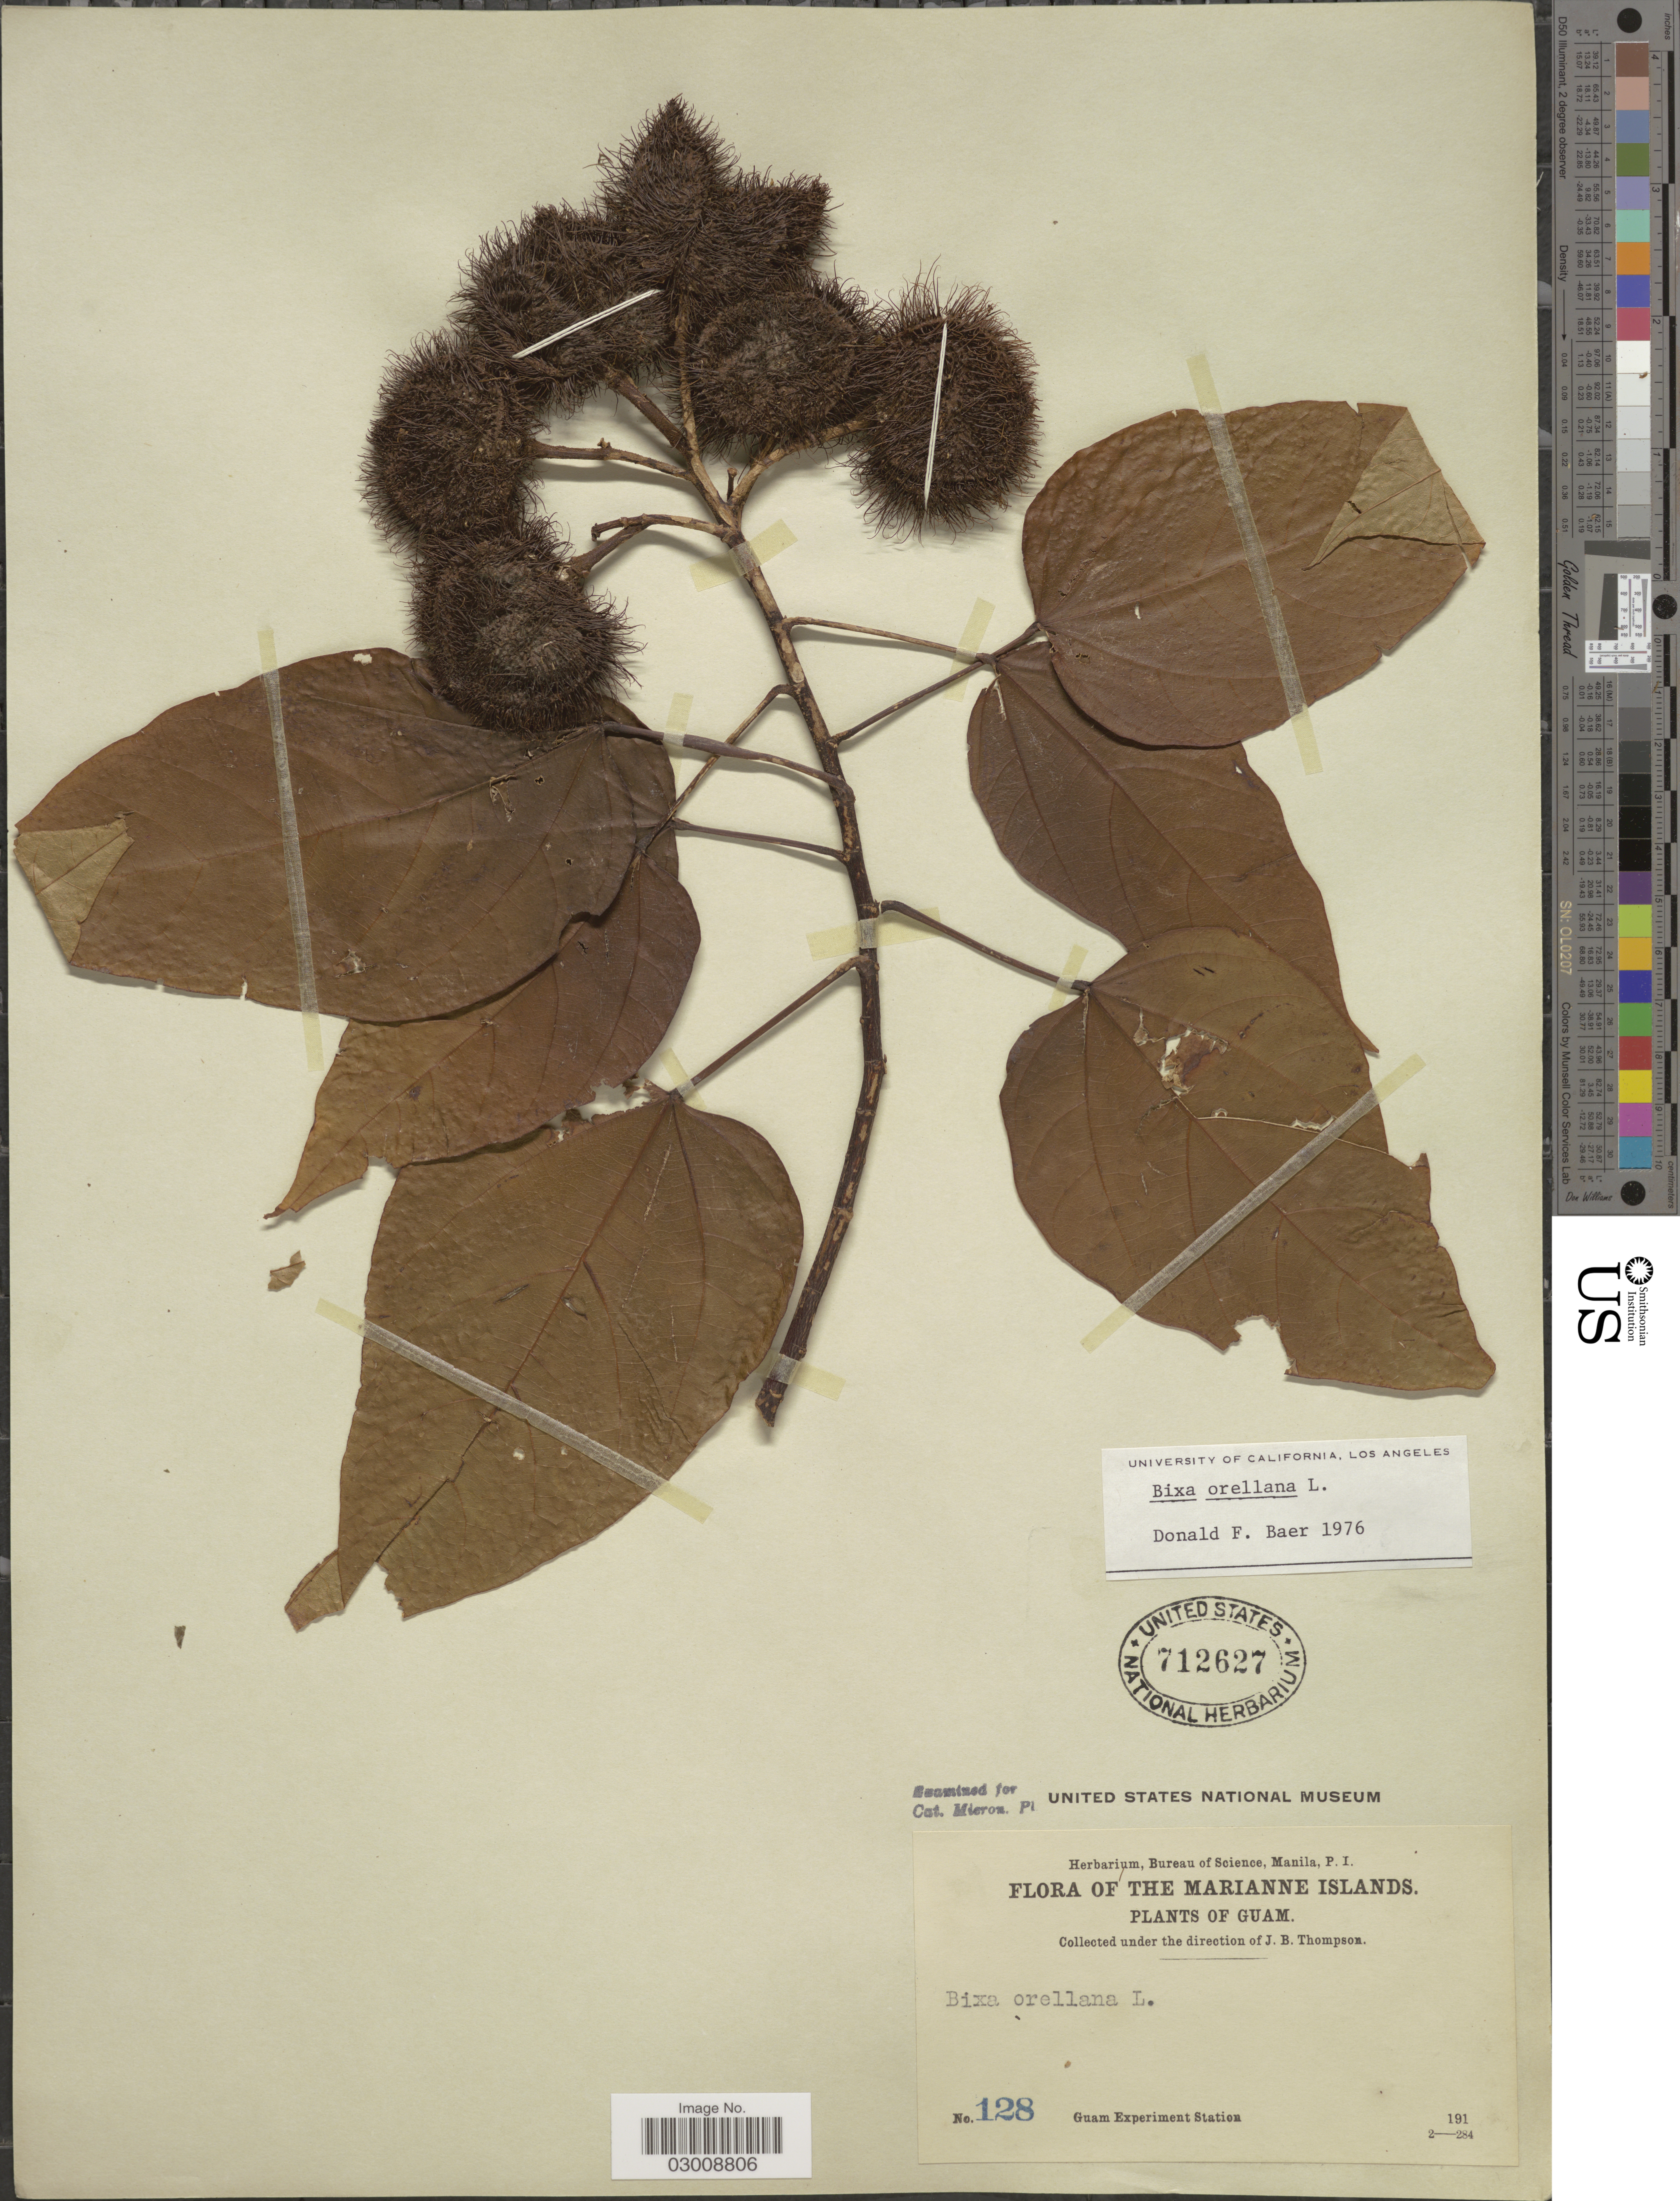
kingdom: Plantae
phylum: Tracheophyta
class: Magnoliopsida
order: Malvales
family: Bixaceae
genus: Bixa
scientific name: Bixa orellana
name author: L.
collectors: Guam Exp. Sta.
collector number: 128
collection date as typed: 191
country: Guam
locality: The Marianne Islands.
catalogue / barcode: US 712627